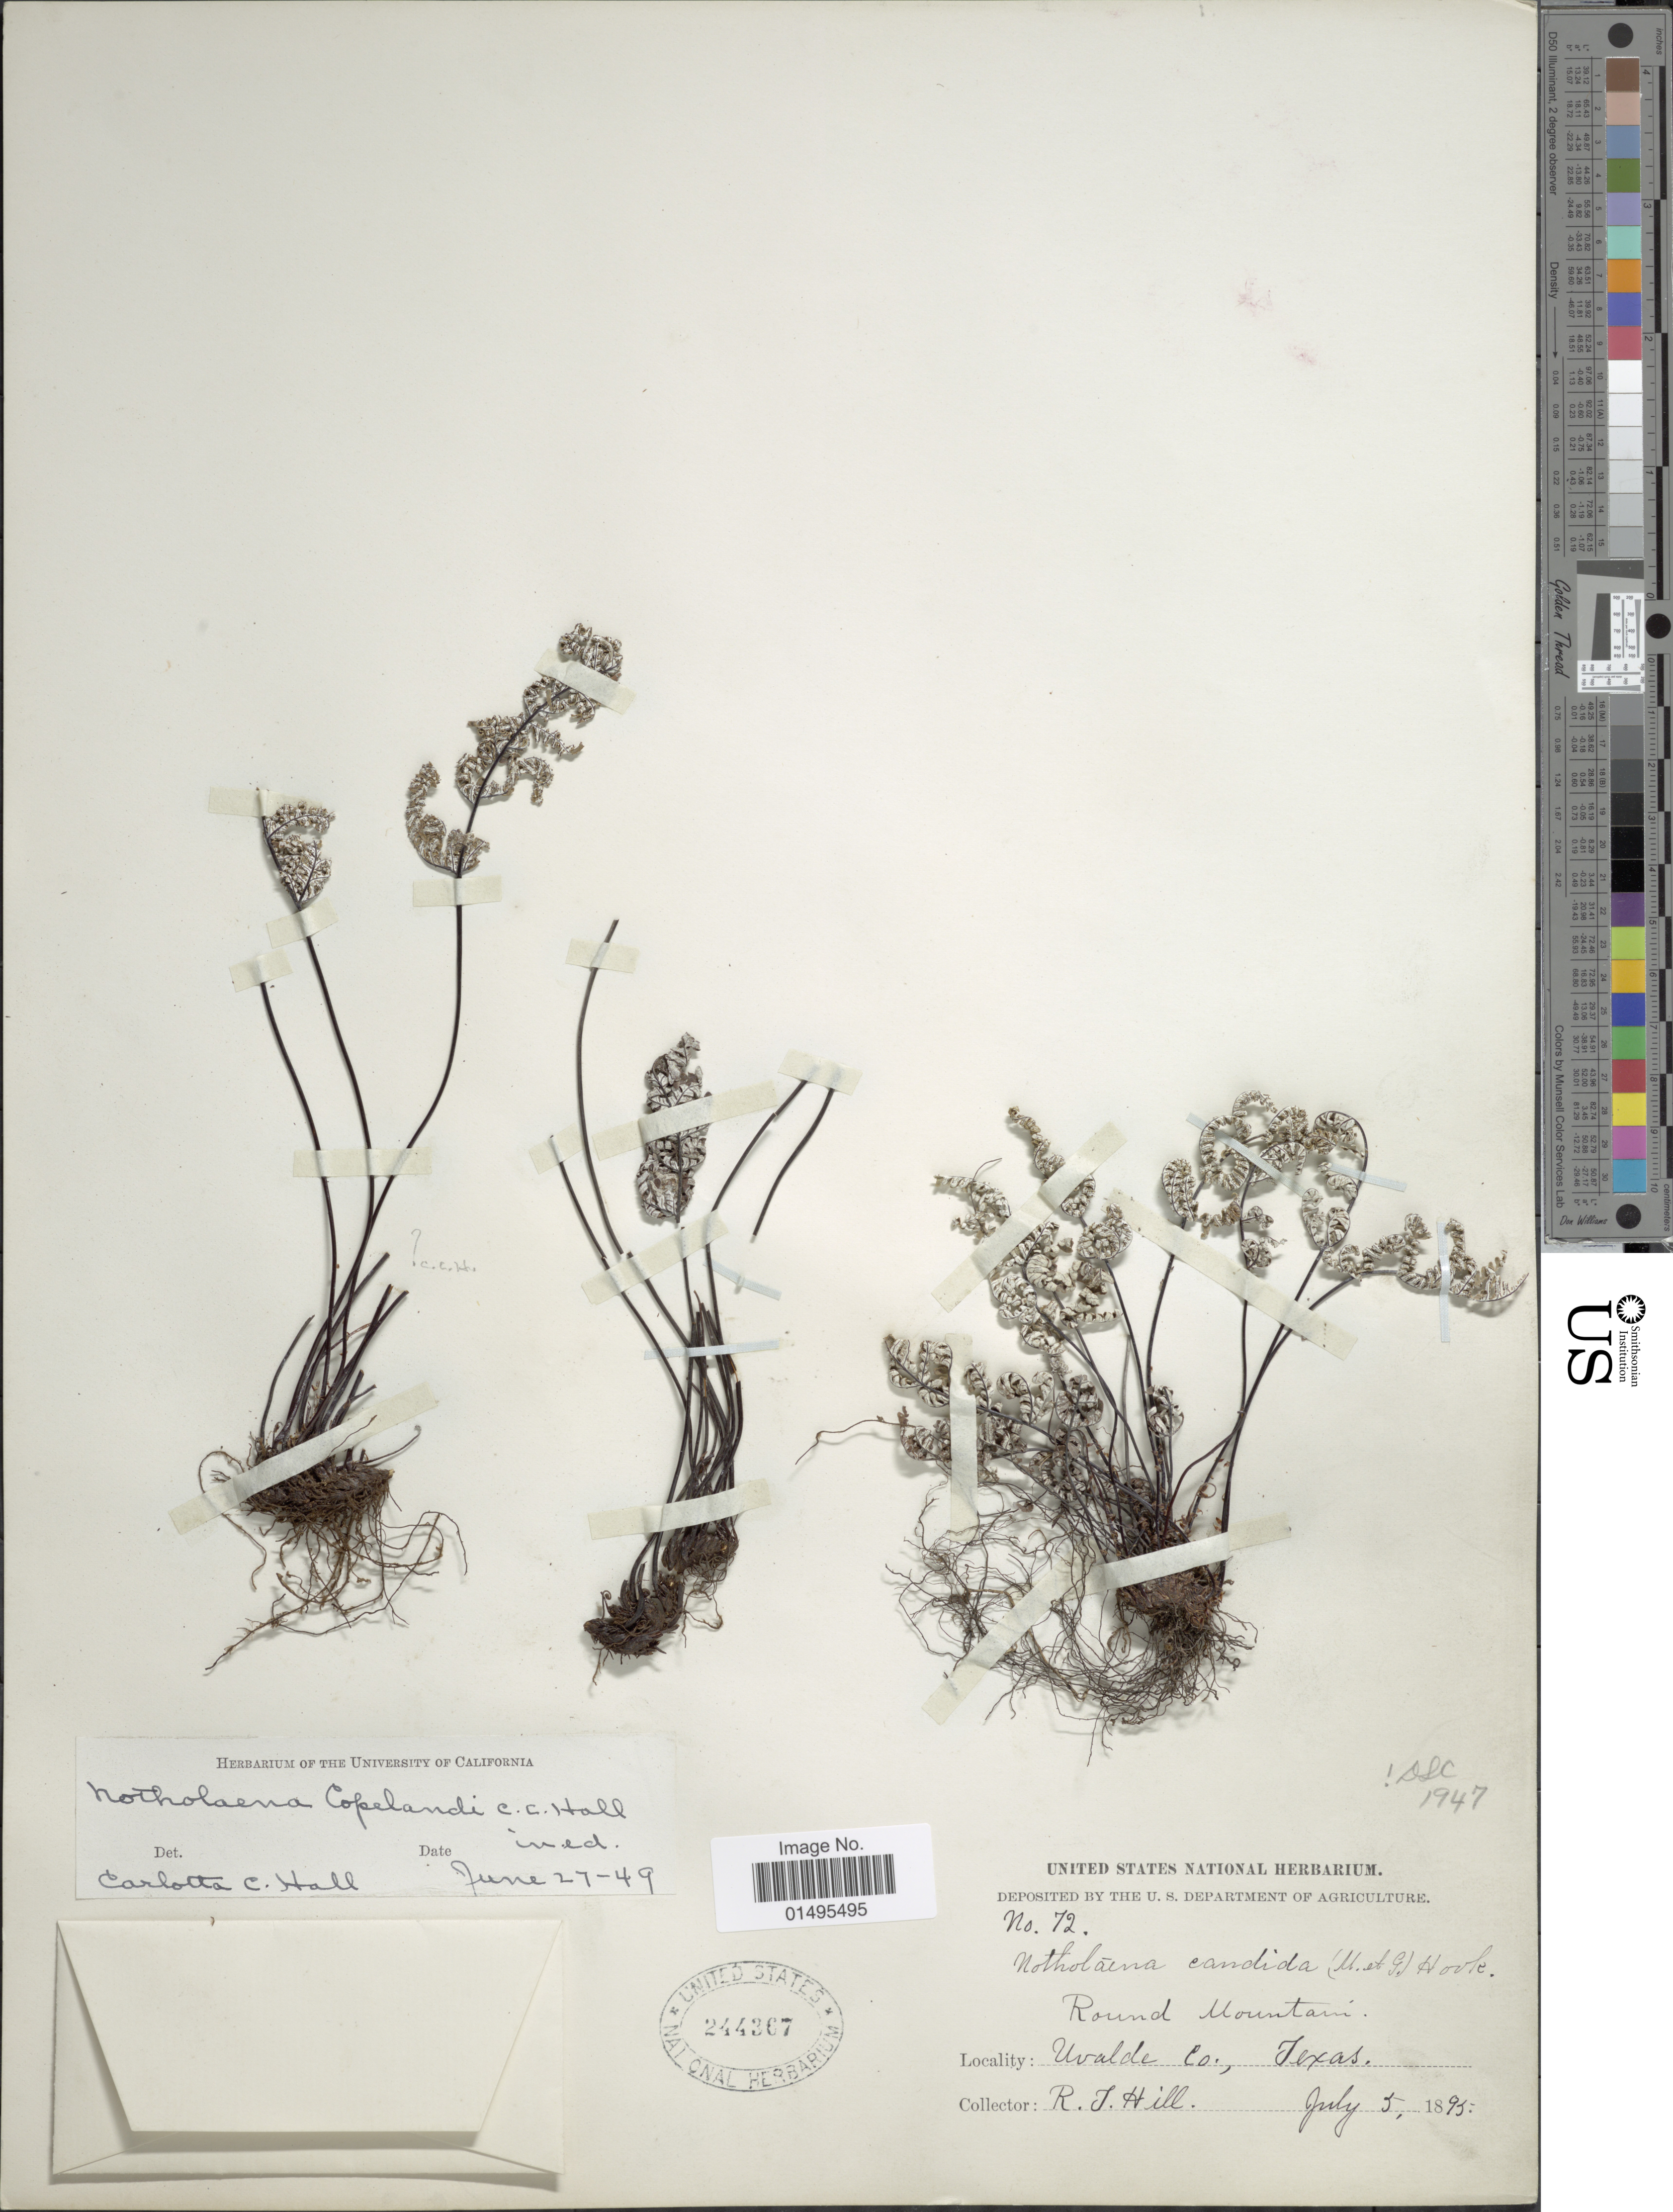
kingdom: Plantae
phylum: Tracheophyta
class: Polypodiopsida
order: Polypodiales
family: Pteridaceae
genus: Notholaena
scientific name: Notholaena candida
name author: (M. Martens) Hook.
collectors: R. J. Hill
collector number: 72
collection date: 1895-07-05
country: United States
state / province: Texas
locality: Round Mountain, Uvalde Co.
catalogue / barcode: US 244367